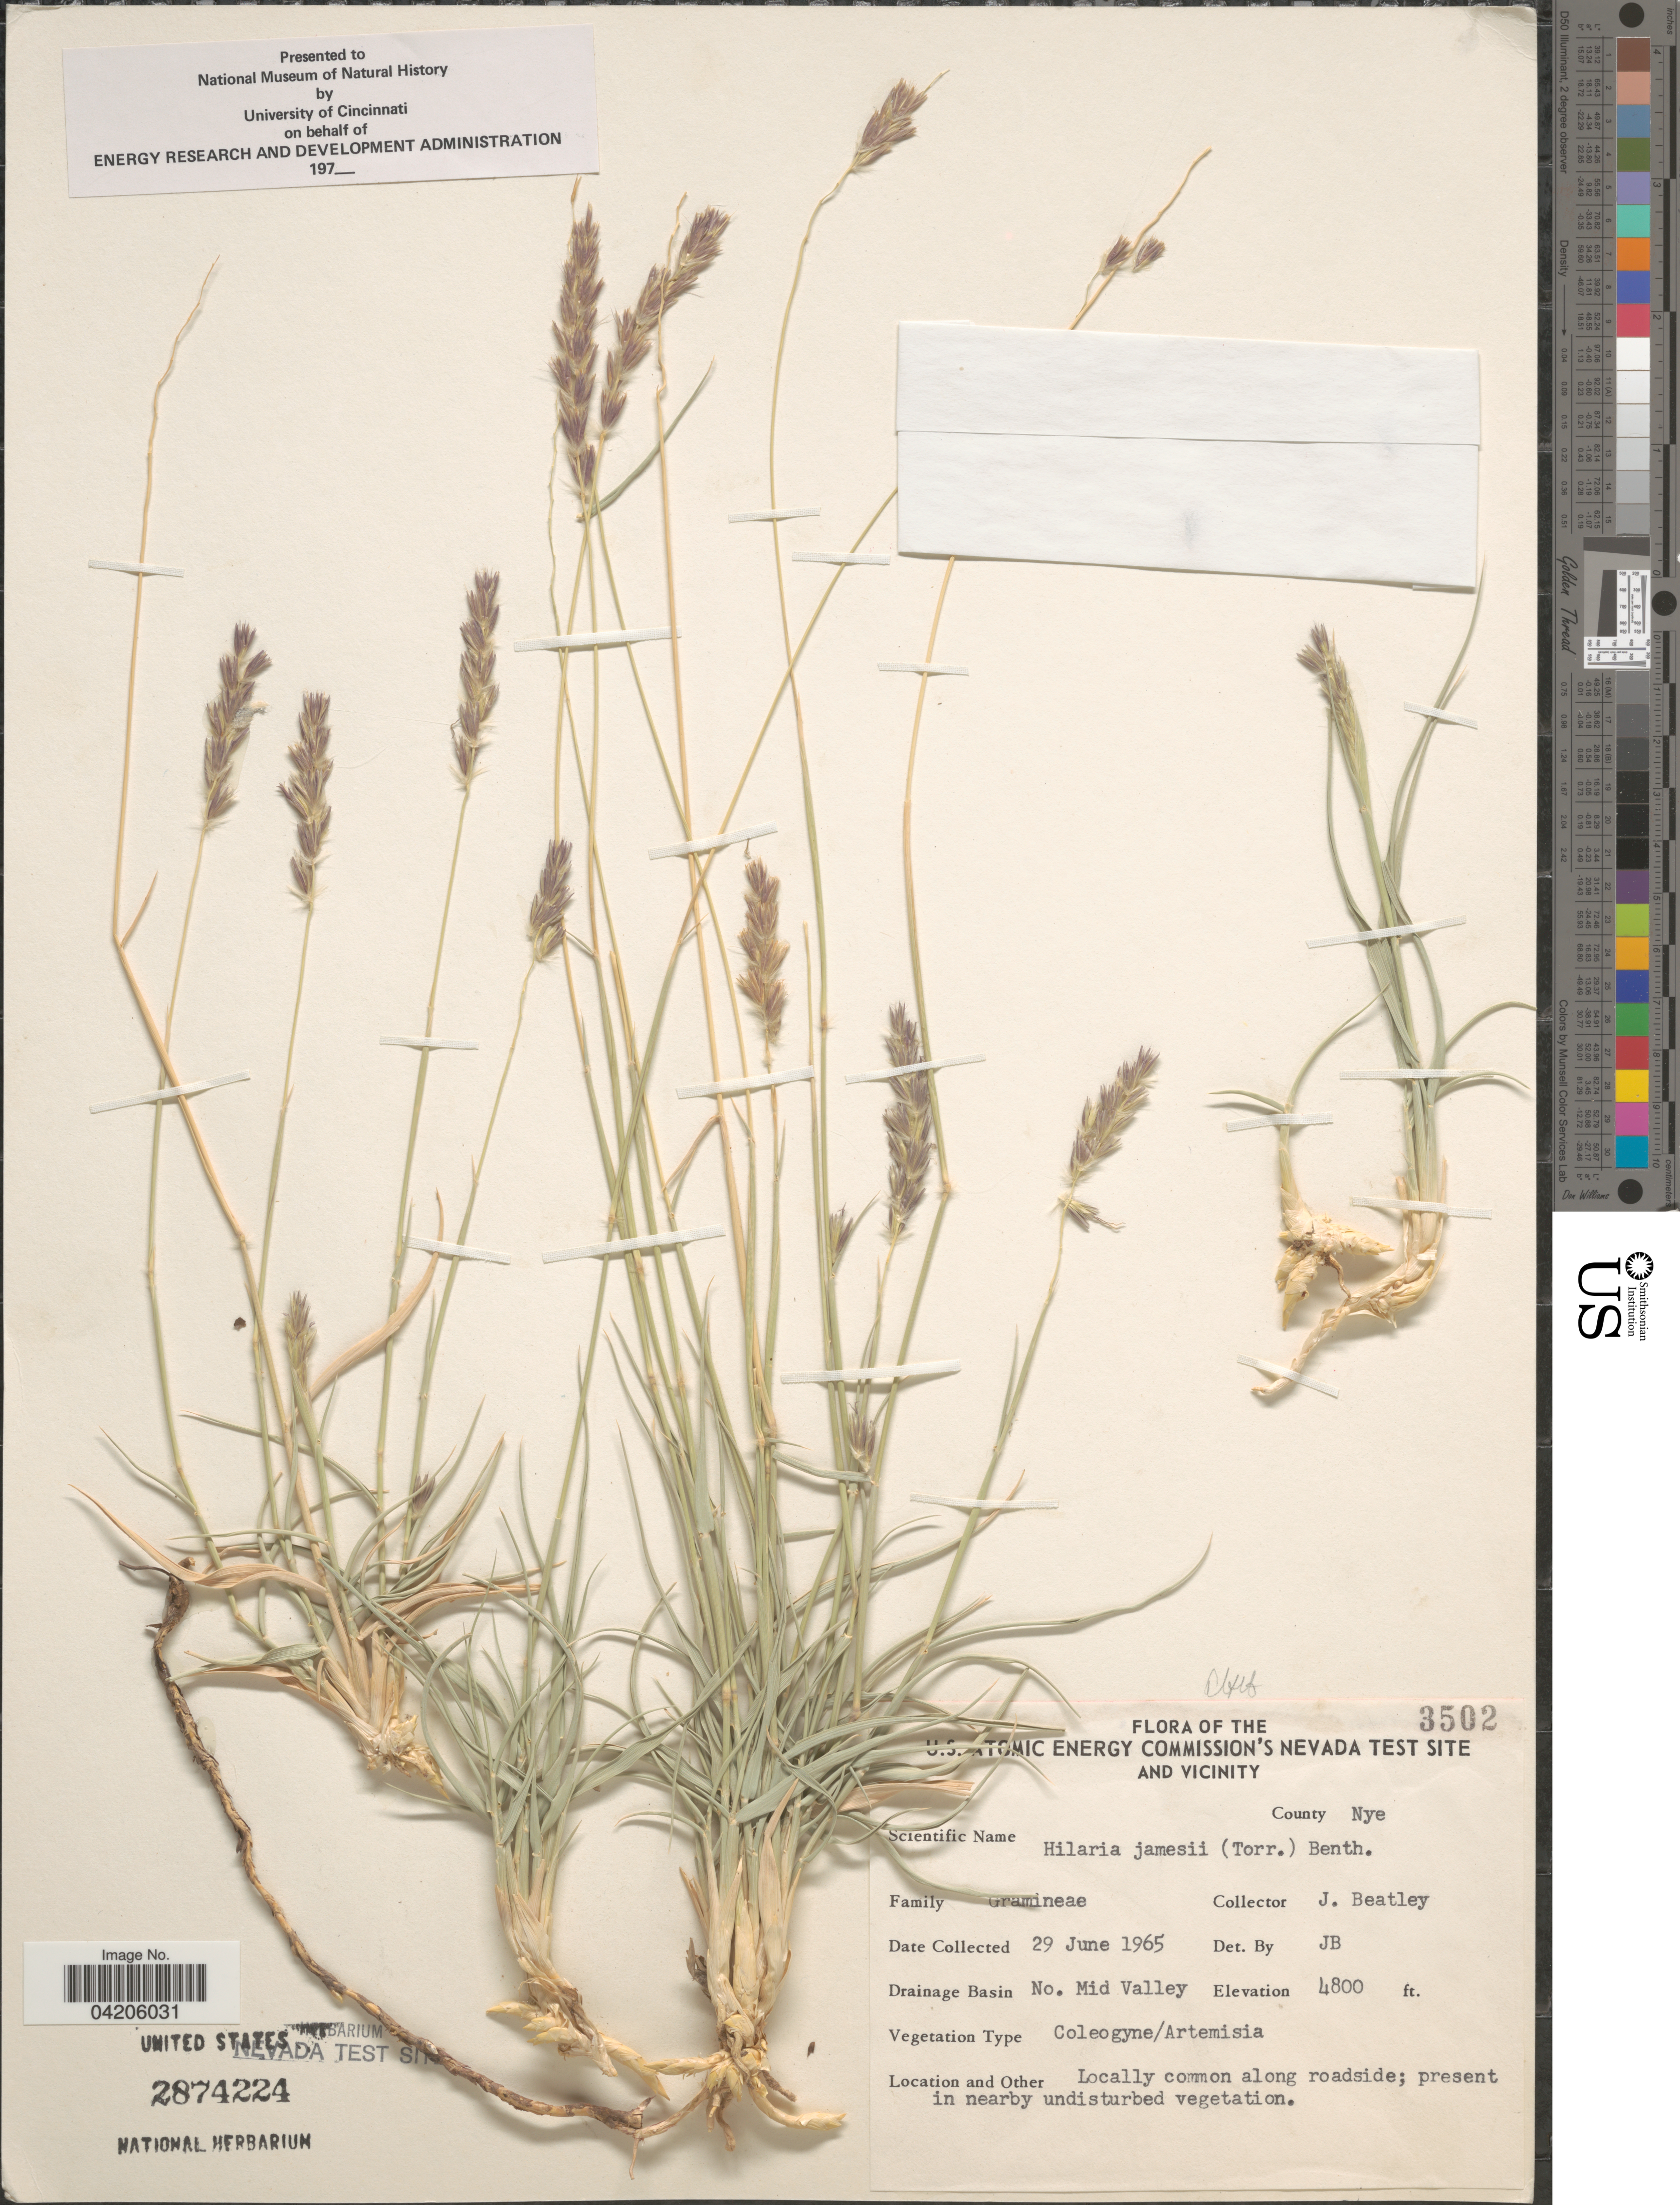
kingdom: Plantae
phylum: Tracheophyta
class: Liliopsida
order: Poales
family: Poaceae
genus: Hilaria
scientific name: Hilaria jamesii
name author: (Torr.) Benth.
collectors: J. C. Beatley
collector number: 3502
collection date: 1965-06-29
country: United States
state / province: Nevada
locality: U.S.A Atomic Energy Commission's Nevada Test Site and Vicinity. County Nye. Drainage Basin No. Mid Valley. Locally common along roadside; present in nearby undisturbed vegetation.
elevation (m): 1463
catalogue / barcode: US 2874224